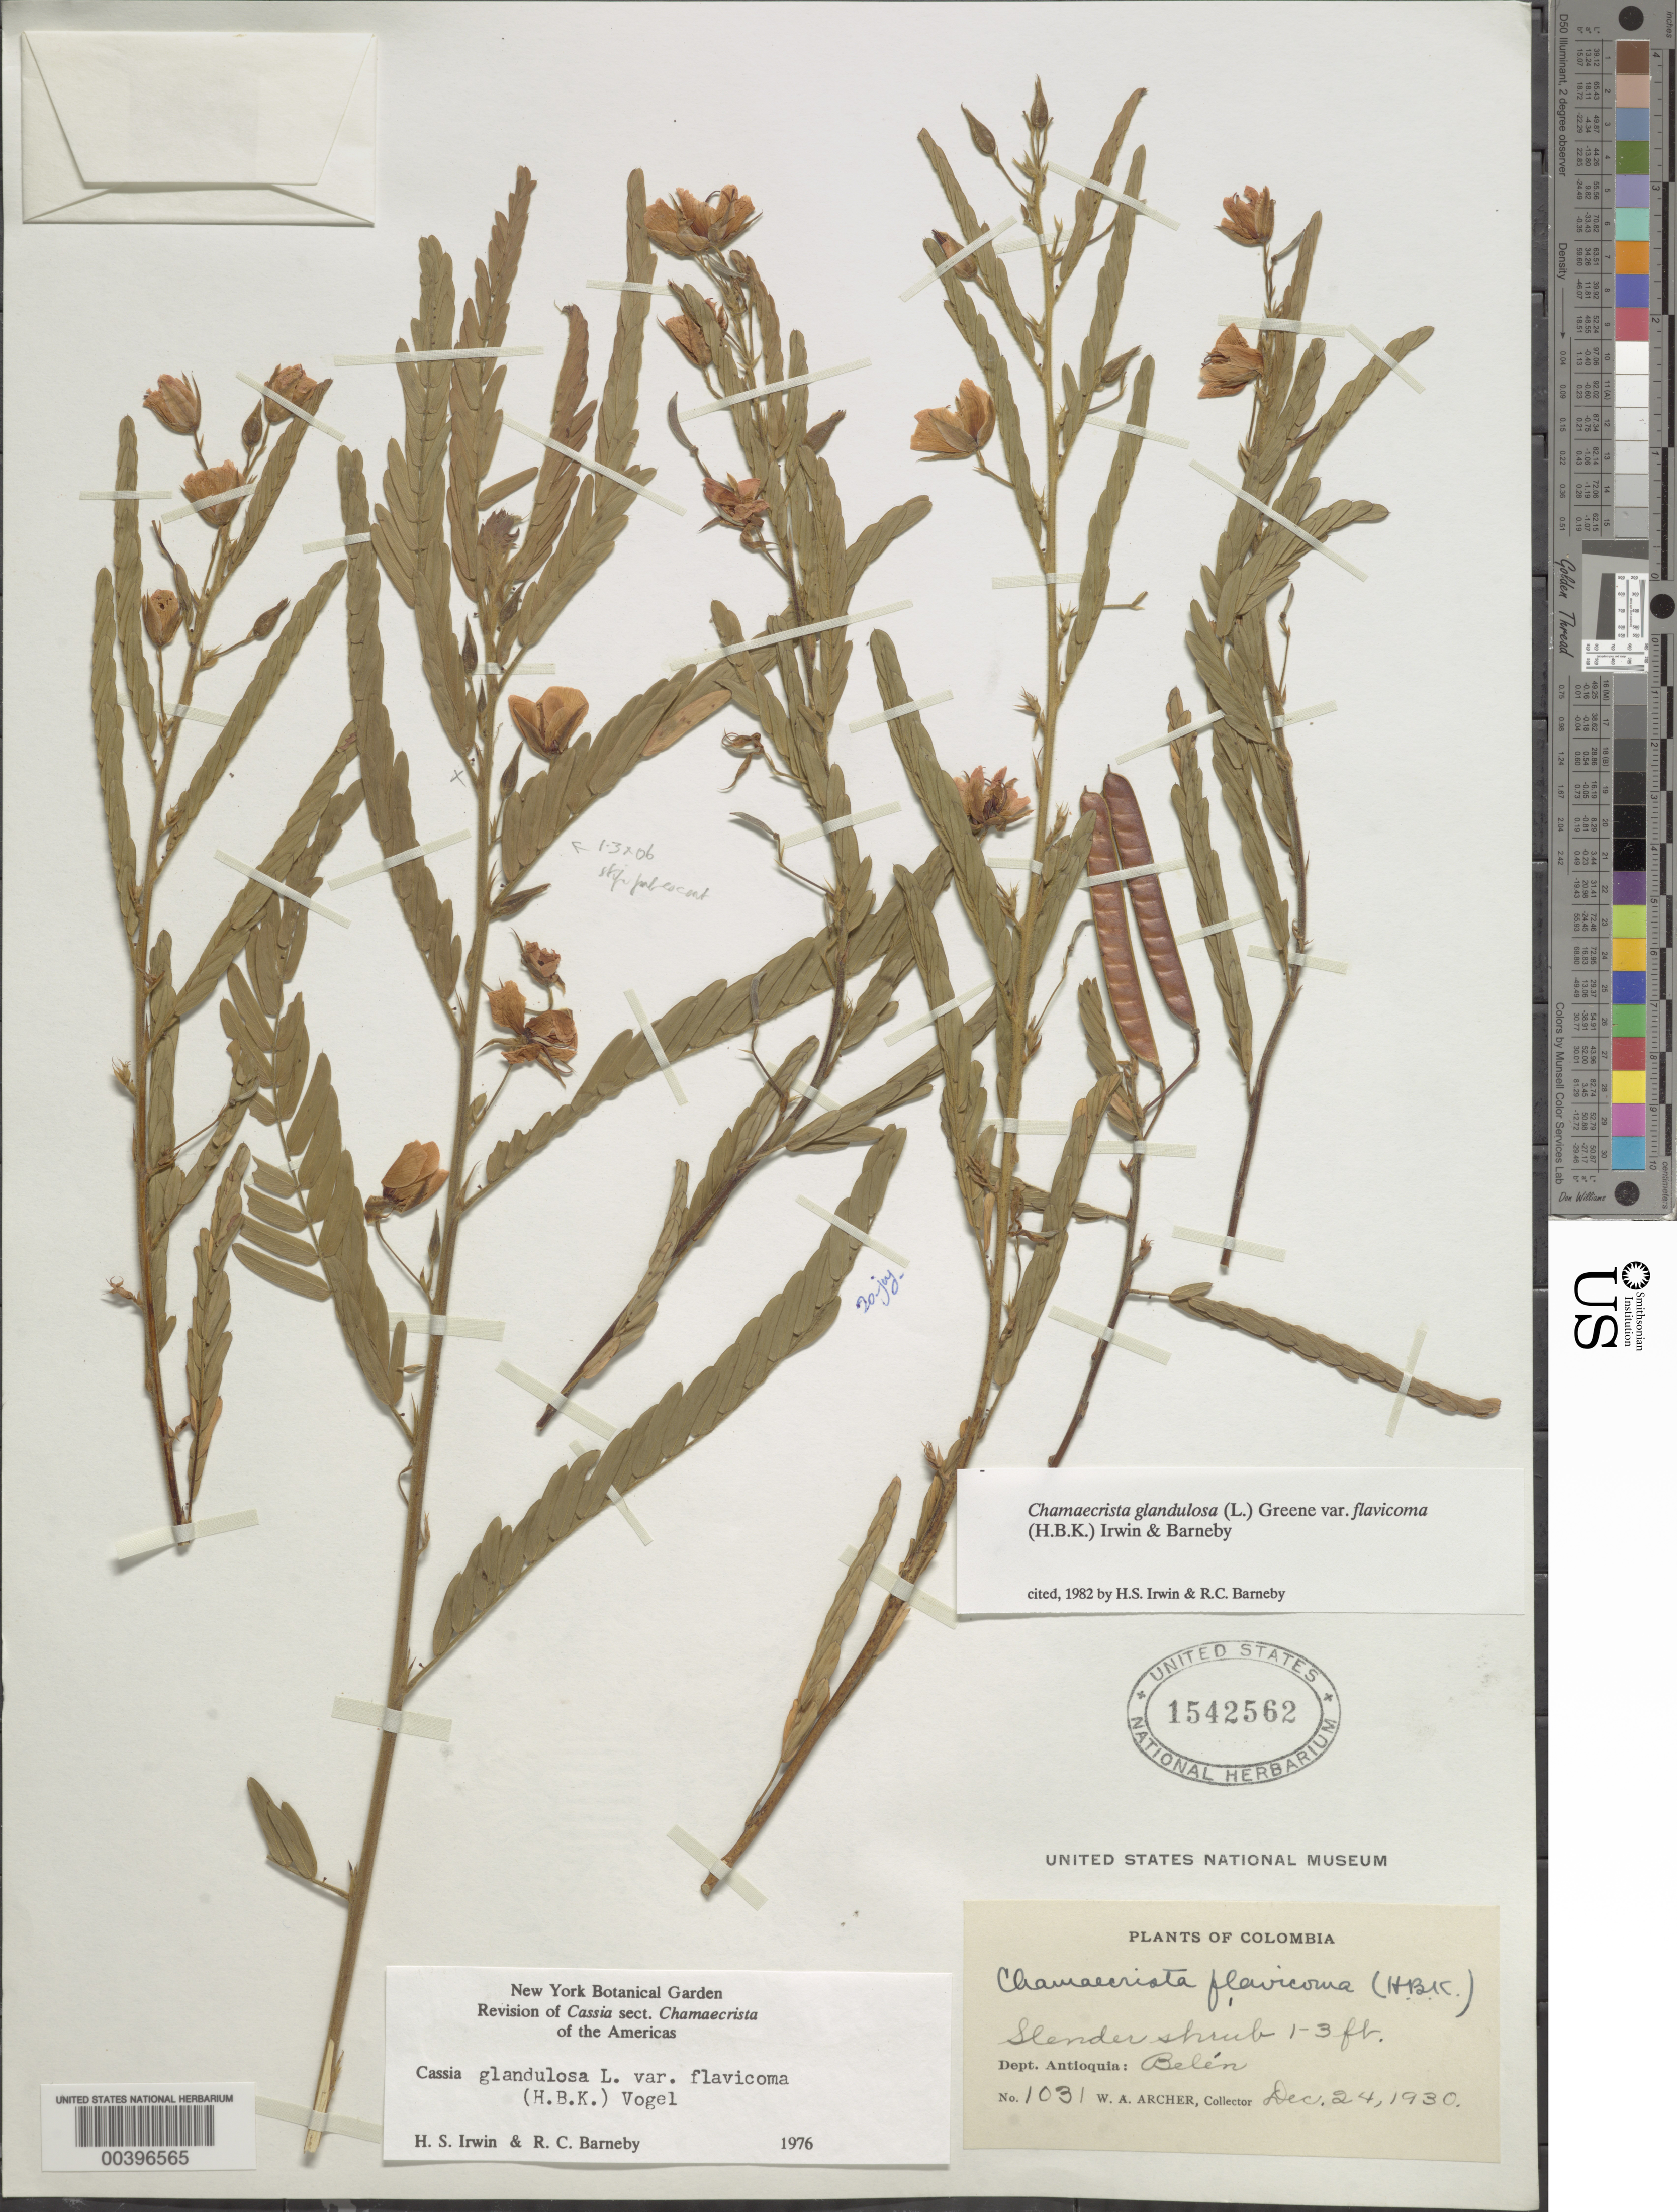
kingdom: Plantae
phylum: Tracheophyta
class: Magnoliopsida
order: Fabales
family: Fabaceae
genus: Chamaecrista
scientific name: Chamaecrista glandulosa var. flavicoma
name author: (Kunth) H.S. Irwin & Barneby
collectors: W. A. Archer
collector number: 1031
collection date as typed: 24 Dec 1930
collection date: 1930-12-24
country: Colombia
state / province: Antioquia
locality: Belem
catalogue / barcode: US 1542562